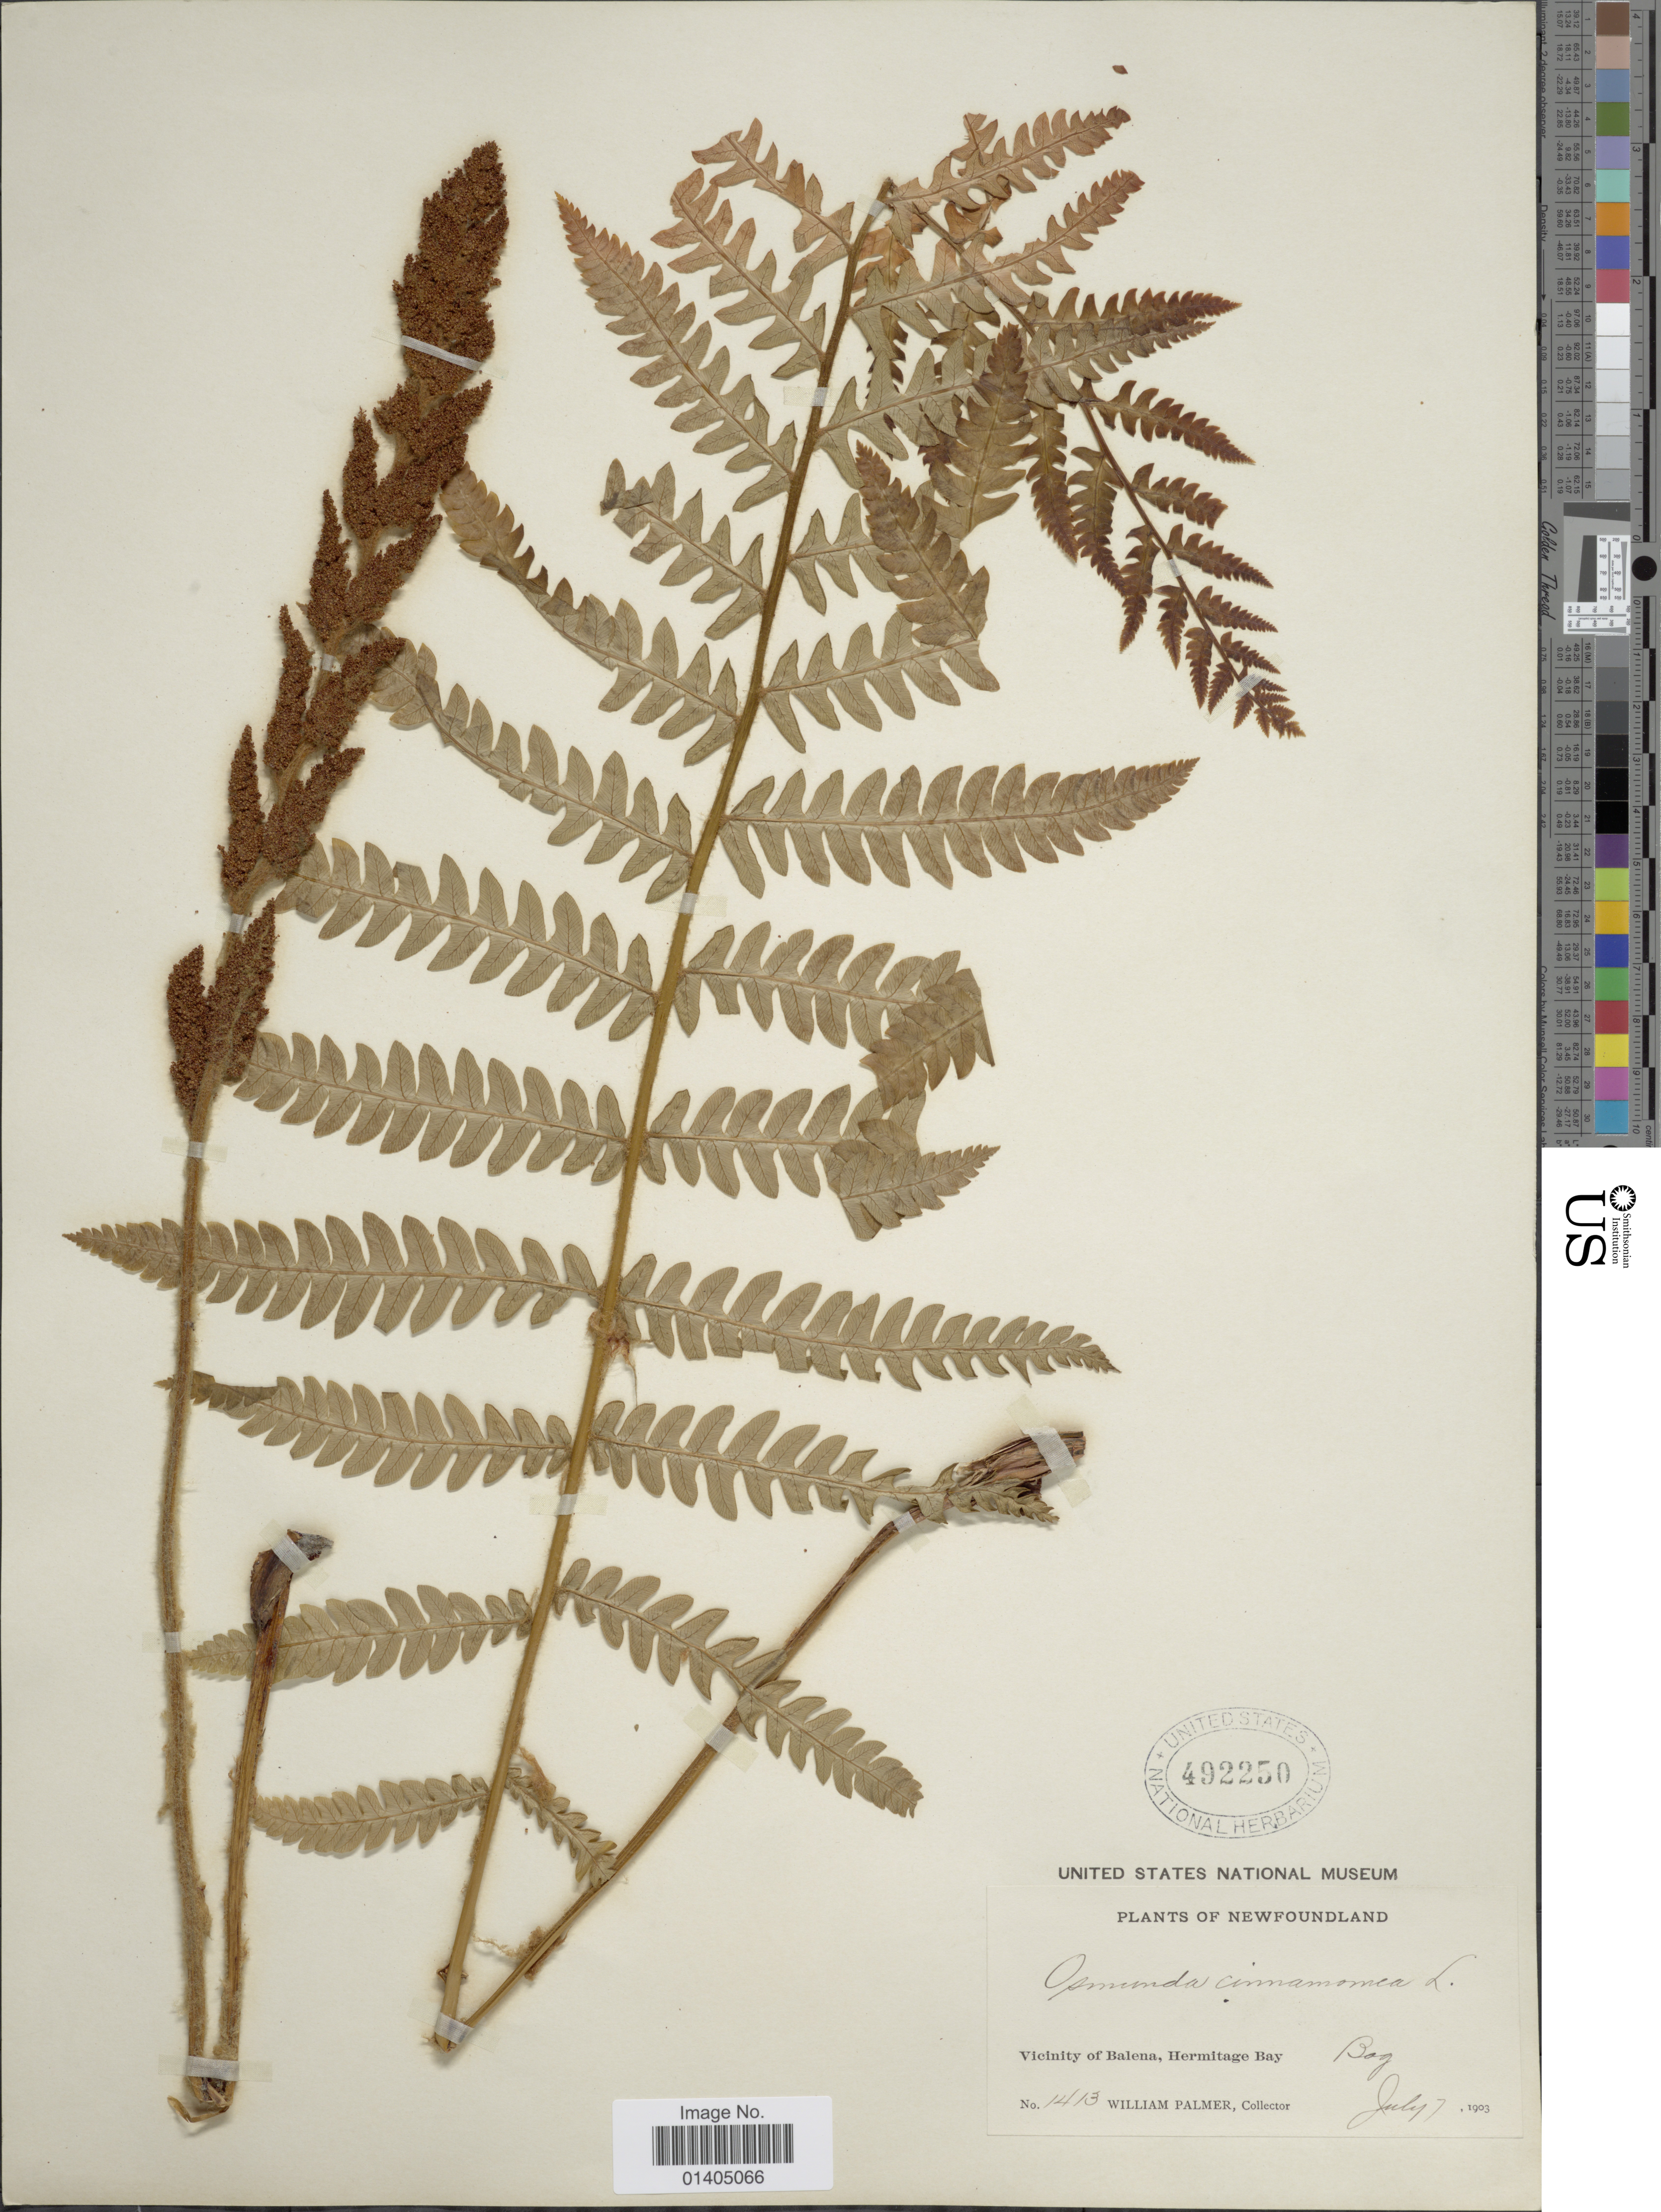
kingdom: Plantae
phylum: Tracheophyta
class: Polypodiopsida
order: Osmundales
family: Osmundaceae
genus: Osmundastrum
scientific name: Osmundastrum cinnamomeum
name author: (L.) C. Presl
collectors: W. Palmer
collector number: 1413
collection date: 1903-07-07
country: Canada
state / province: Newfoundland and Labrador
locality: Vicinity of Balena, Hermitage Bay Bog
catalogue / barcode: US 492250